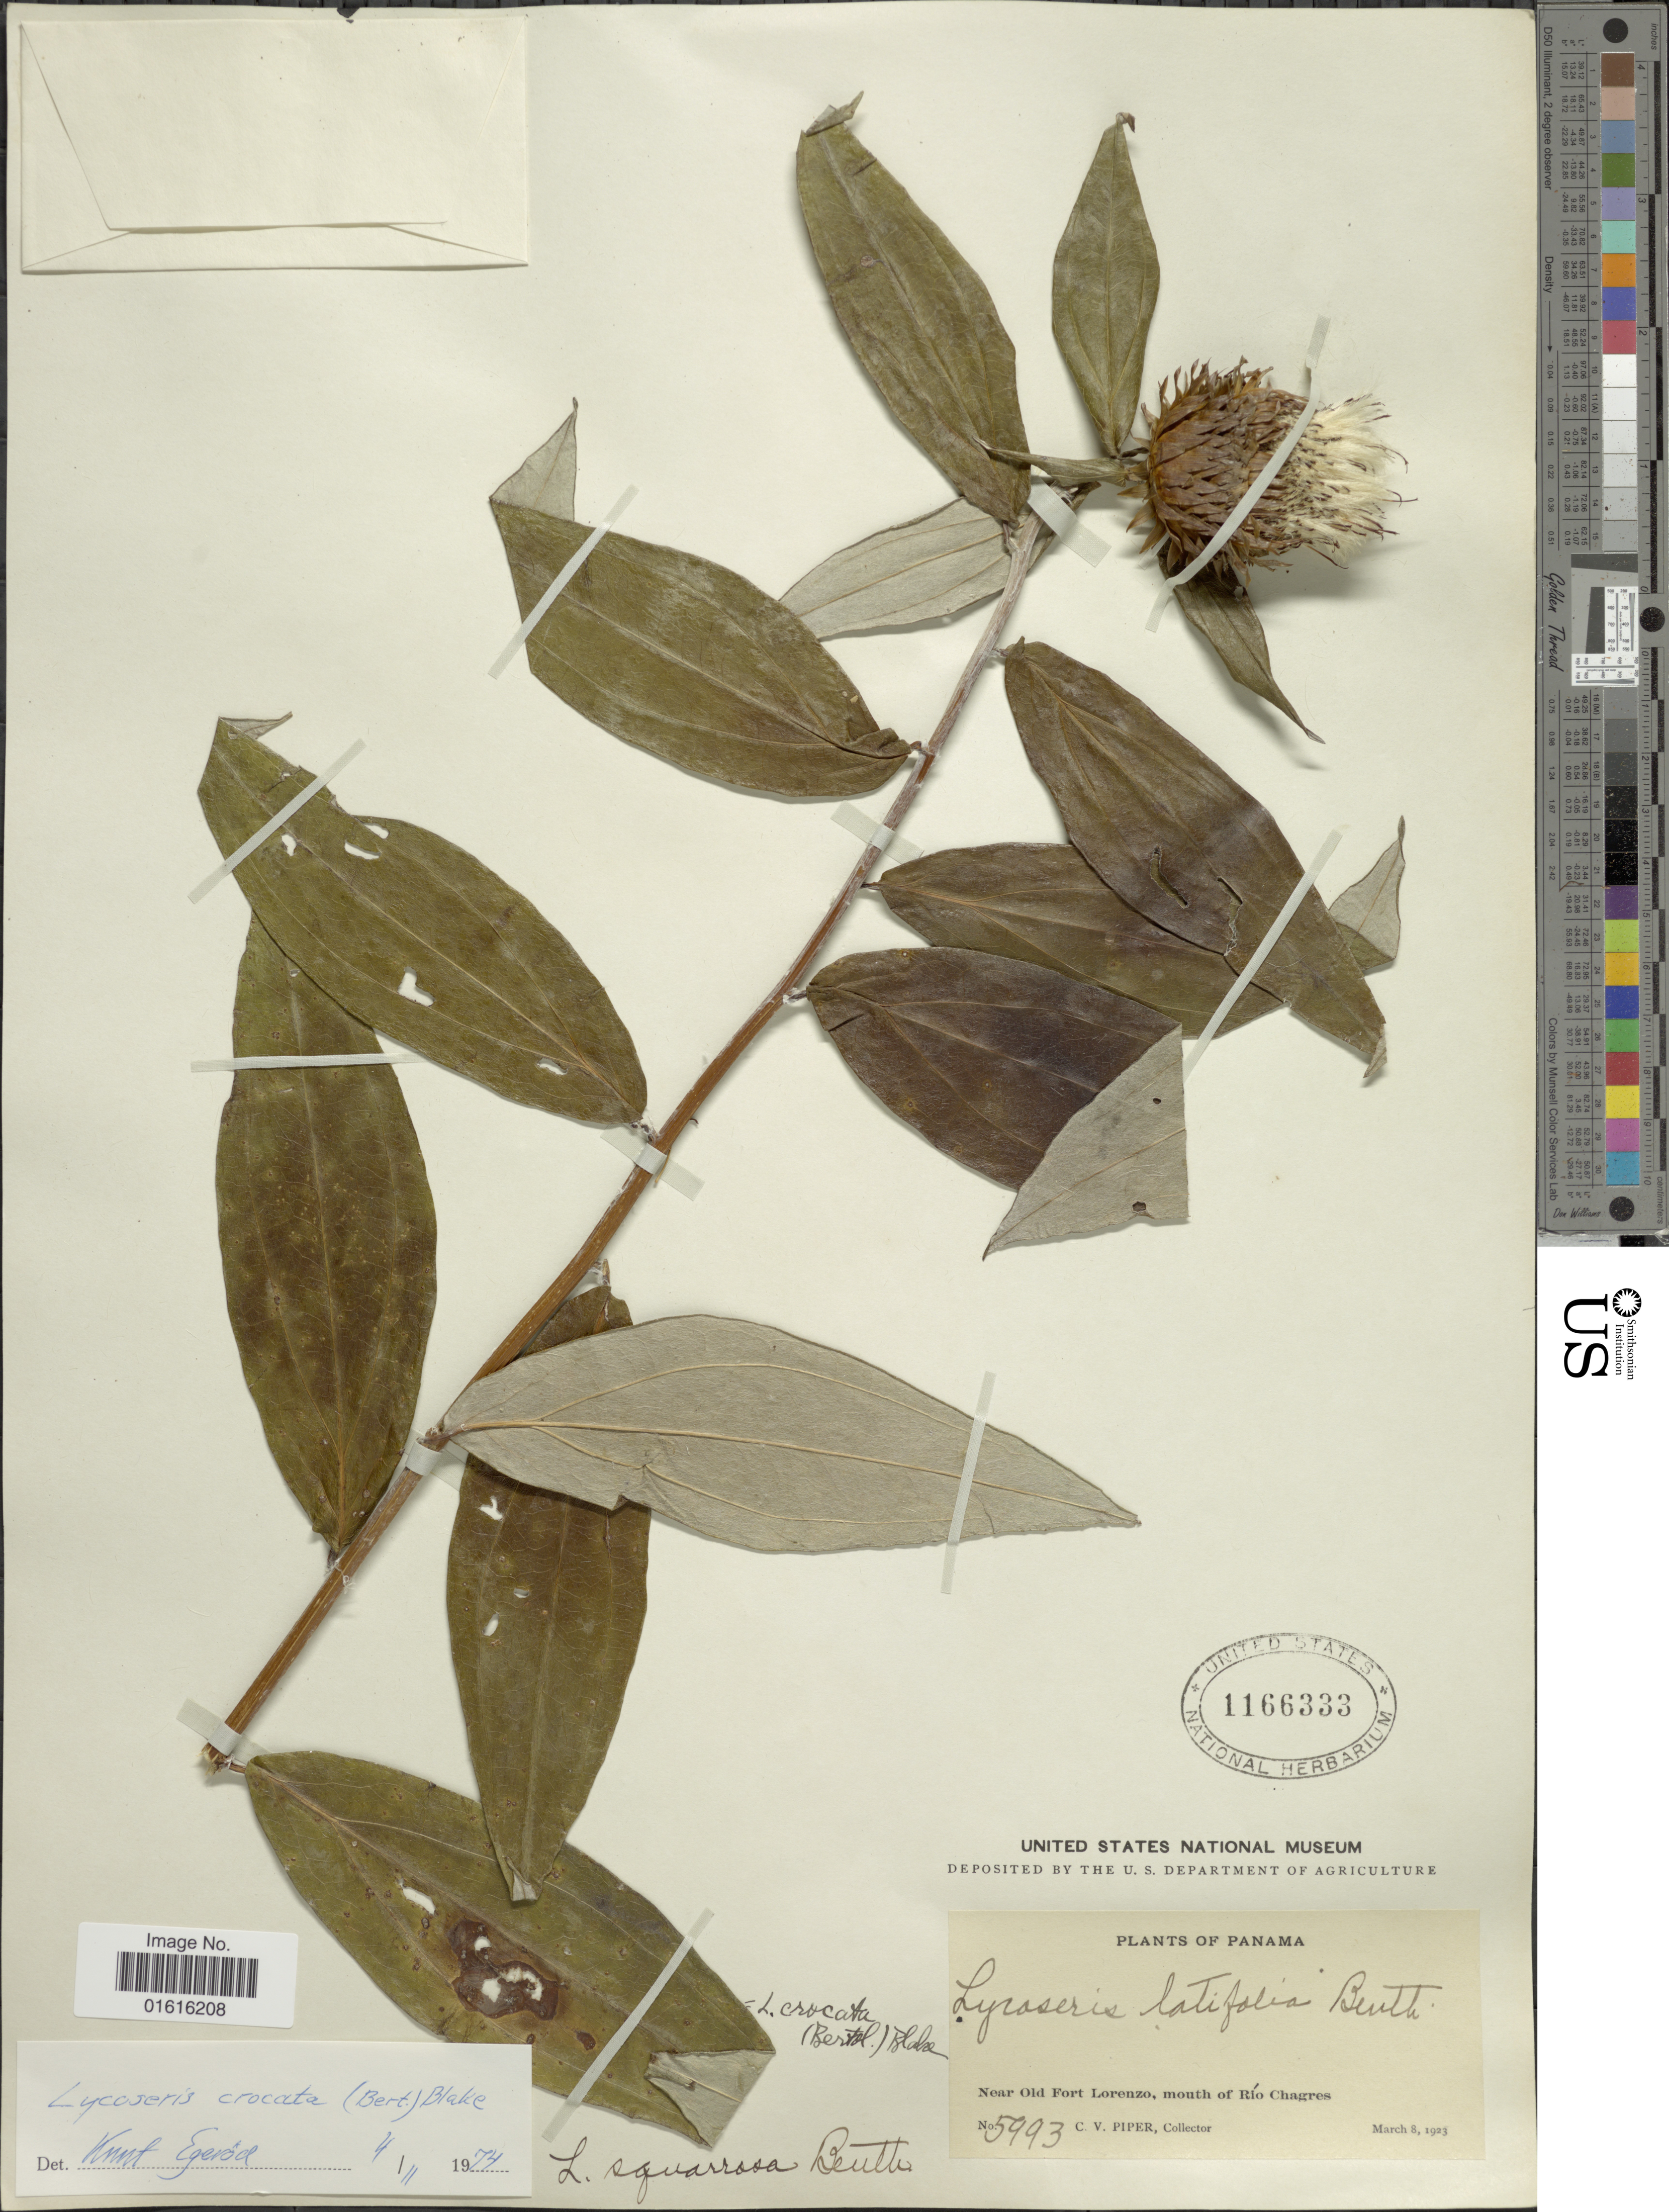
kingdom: Plantae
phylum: Tracheophyta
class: Magnoliopsida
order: Asterales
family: Asteraceae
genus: Lycoseris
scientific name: Lycoseris crocata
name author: S.F. Blake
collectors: C. V. Piper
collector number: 5993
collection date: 1923-03-08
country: Panama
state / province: Panamá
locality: Panama. Near Old Fort Lorenzo, mont of Río Chagres.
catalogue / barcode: US 1166333